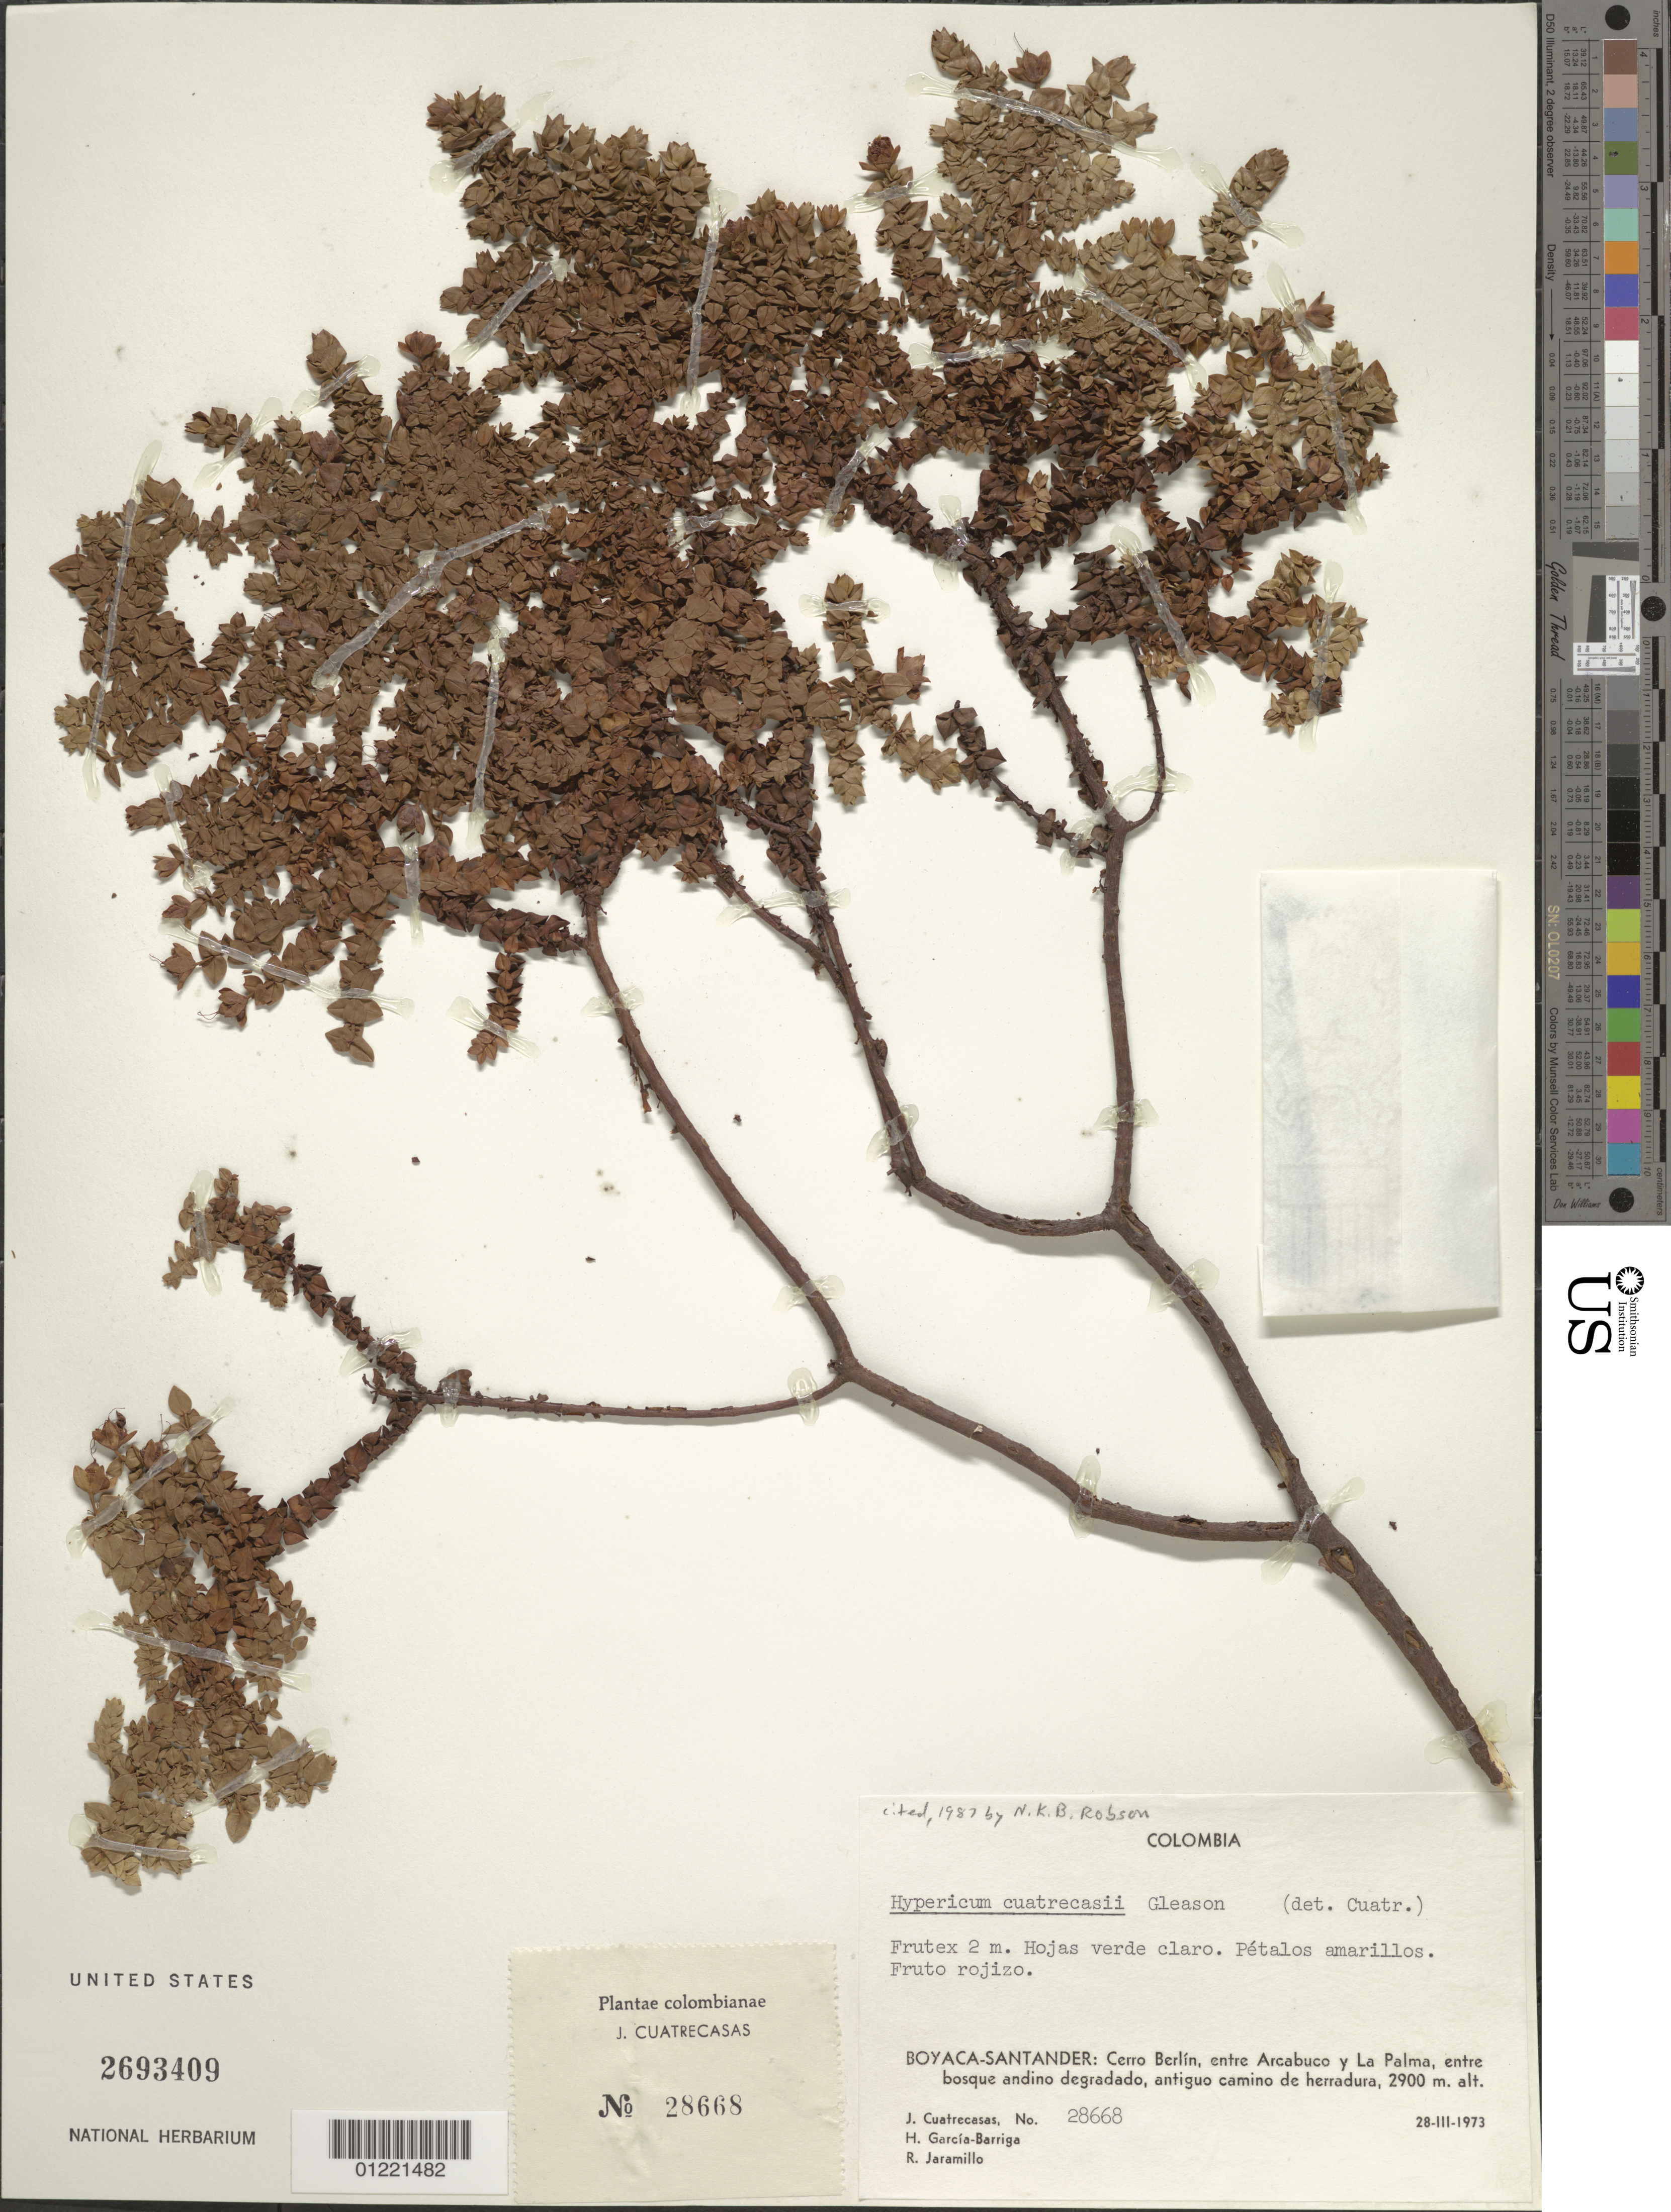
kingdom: Plantae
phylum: Tracheophyta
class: Magnoliopsida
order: Malpighiales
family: Hypericaceae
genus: Hypericum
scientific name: Hypericum cuatrecasii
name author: Gleason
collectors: J. Cuatrecasas, H. García Barriga & R. Jaramillo M.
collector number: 28668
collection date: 1973-03-28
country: Colombia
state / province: Boyacá / Santander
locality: Cerro Berlín, entre Arcabuco y La Palma, entre bosque andino degradado, antiquo camino de herradura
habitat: bosque andino degradado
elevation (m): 2900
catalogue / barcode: US 2693409